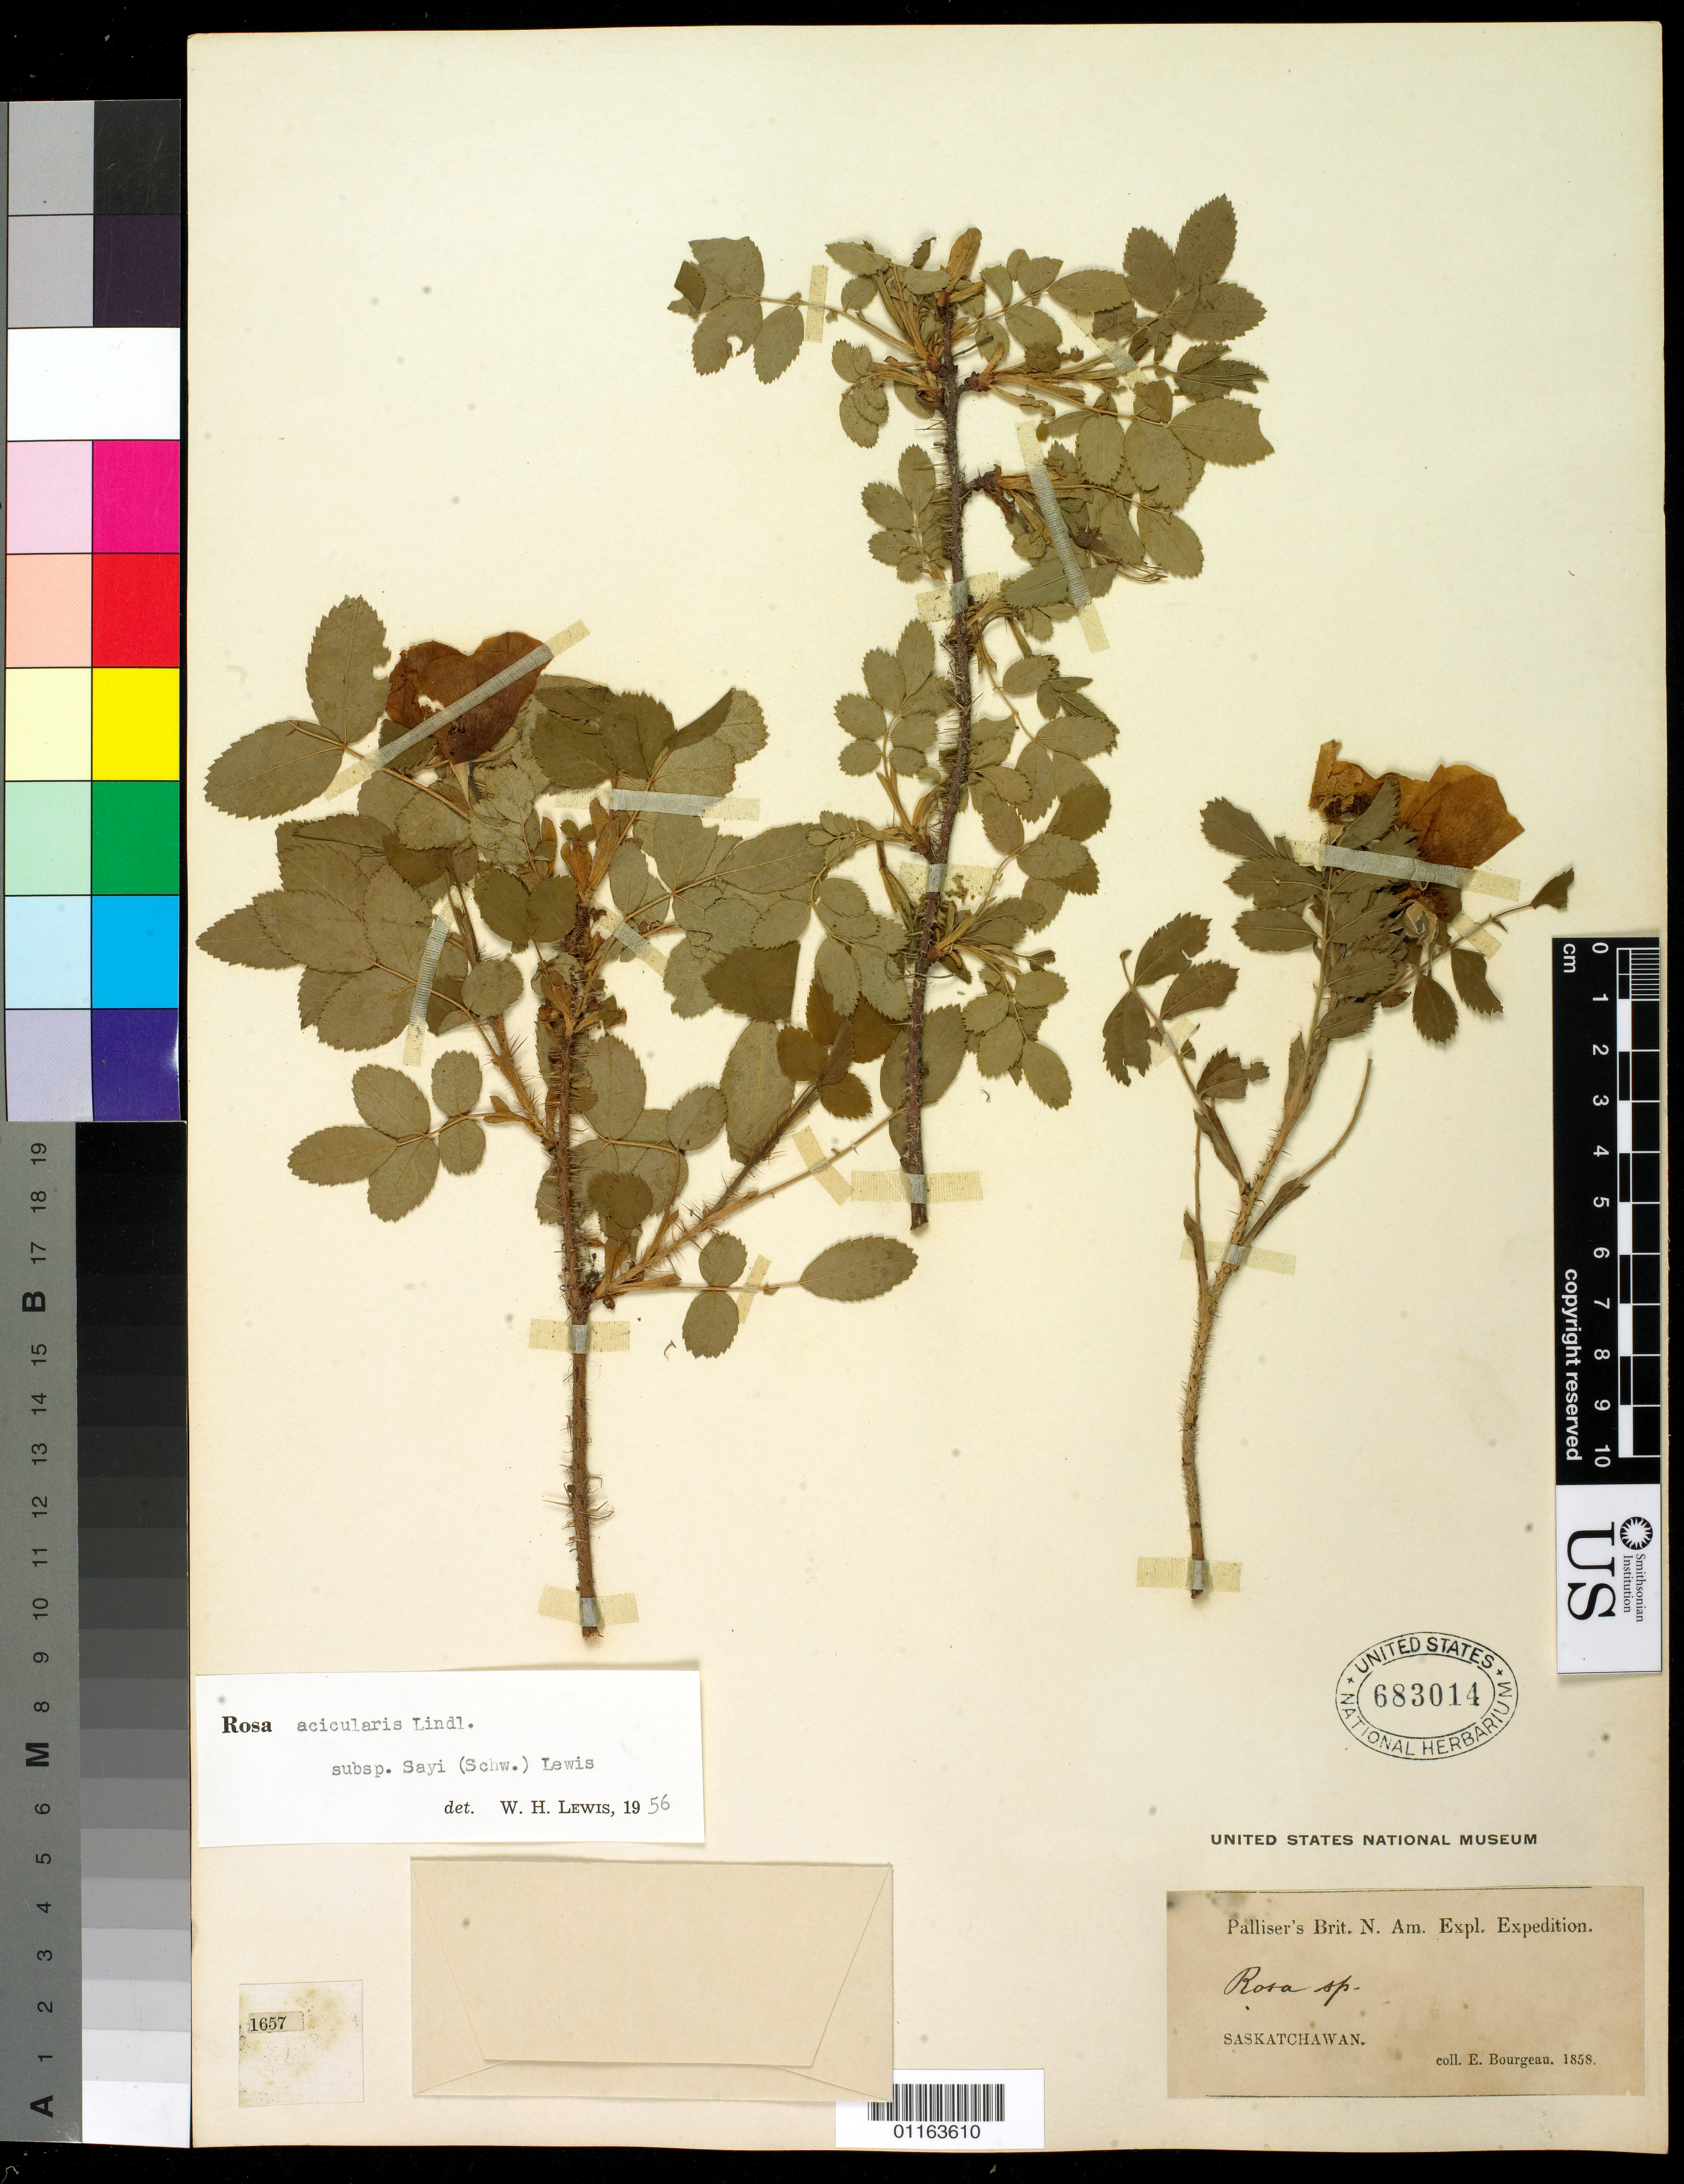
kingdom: Plantae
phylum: Tracheophyta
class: Magnoliopsida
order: Rosales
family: Rosaceae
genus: Rosa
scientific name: Rosa acicularis subsp. sayi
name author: (Schwein.) W.H. Lewis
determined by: Lewis, W. H.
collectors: E. Bourgeau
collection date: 1858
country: Canada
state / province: Saskatchewan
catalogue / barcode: US 683014